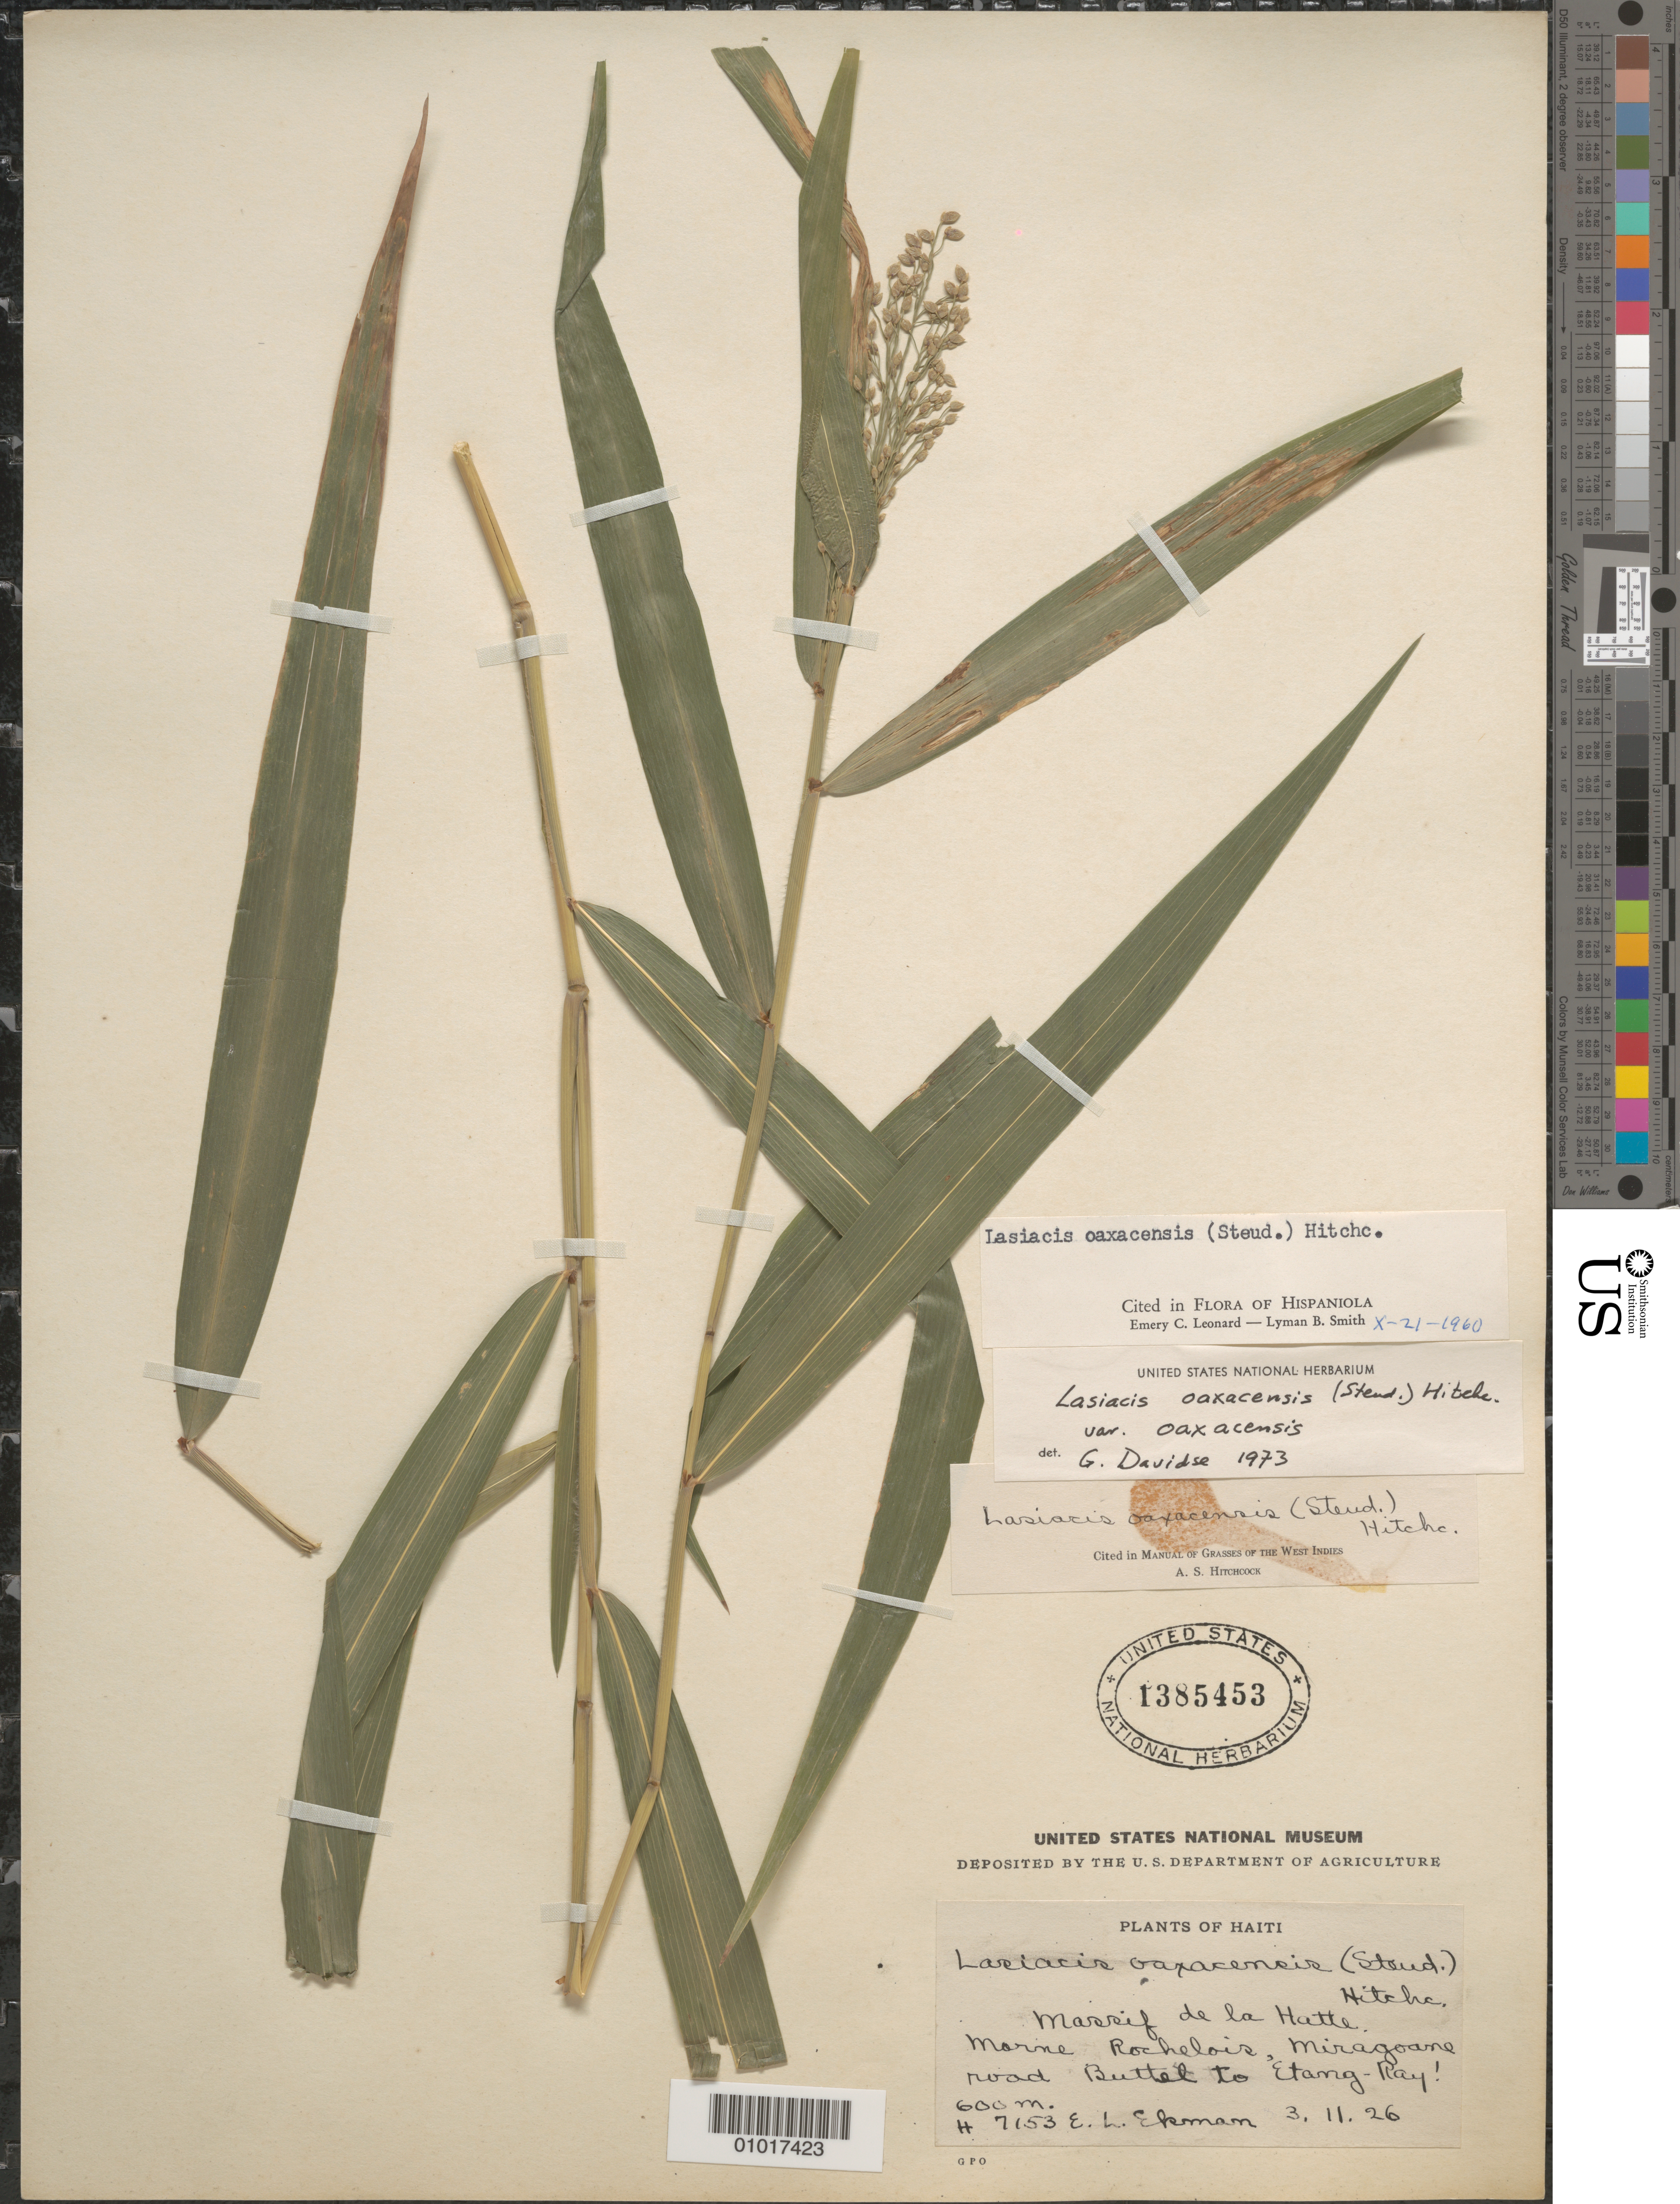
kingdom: Plantae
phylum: Tracheophyta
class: Liliopsida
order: Poales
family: Poaceae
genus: Lasiacis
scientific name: Lasiacis oaxacensis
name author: (Steud.) Hitchc.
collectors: E. L. Ekman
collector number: H 7153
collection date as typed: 03 Nov 1926 or 11 Mar 1926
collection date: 1926-03-11 or 1926-11-03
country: Haiti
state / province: Grand'Anse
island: Hispaniola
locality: Massif de la Hotte. Morne Rochelois, Miragoane road Buttel to Etang-Rey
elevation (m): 600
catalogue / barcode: US 1385453